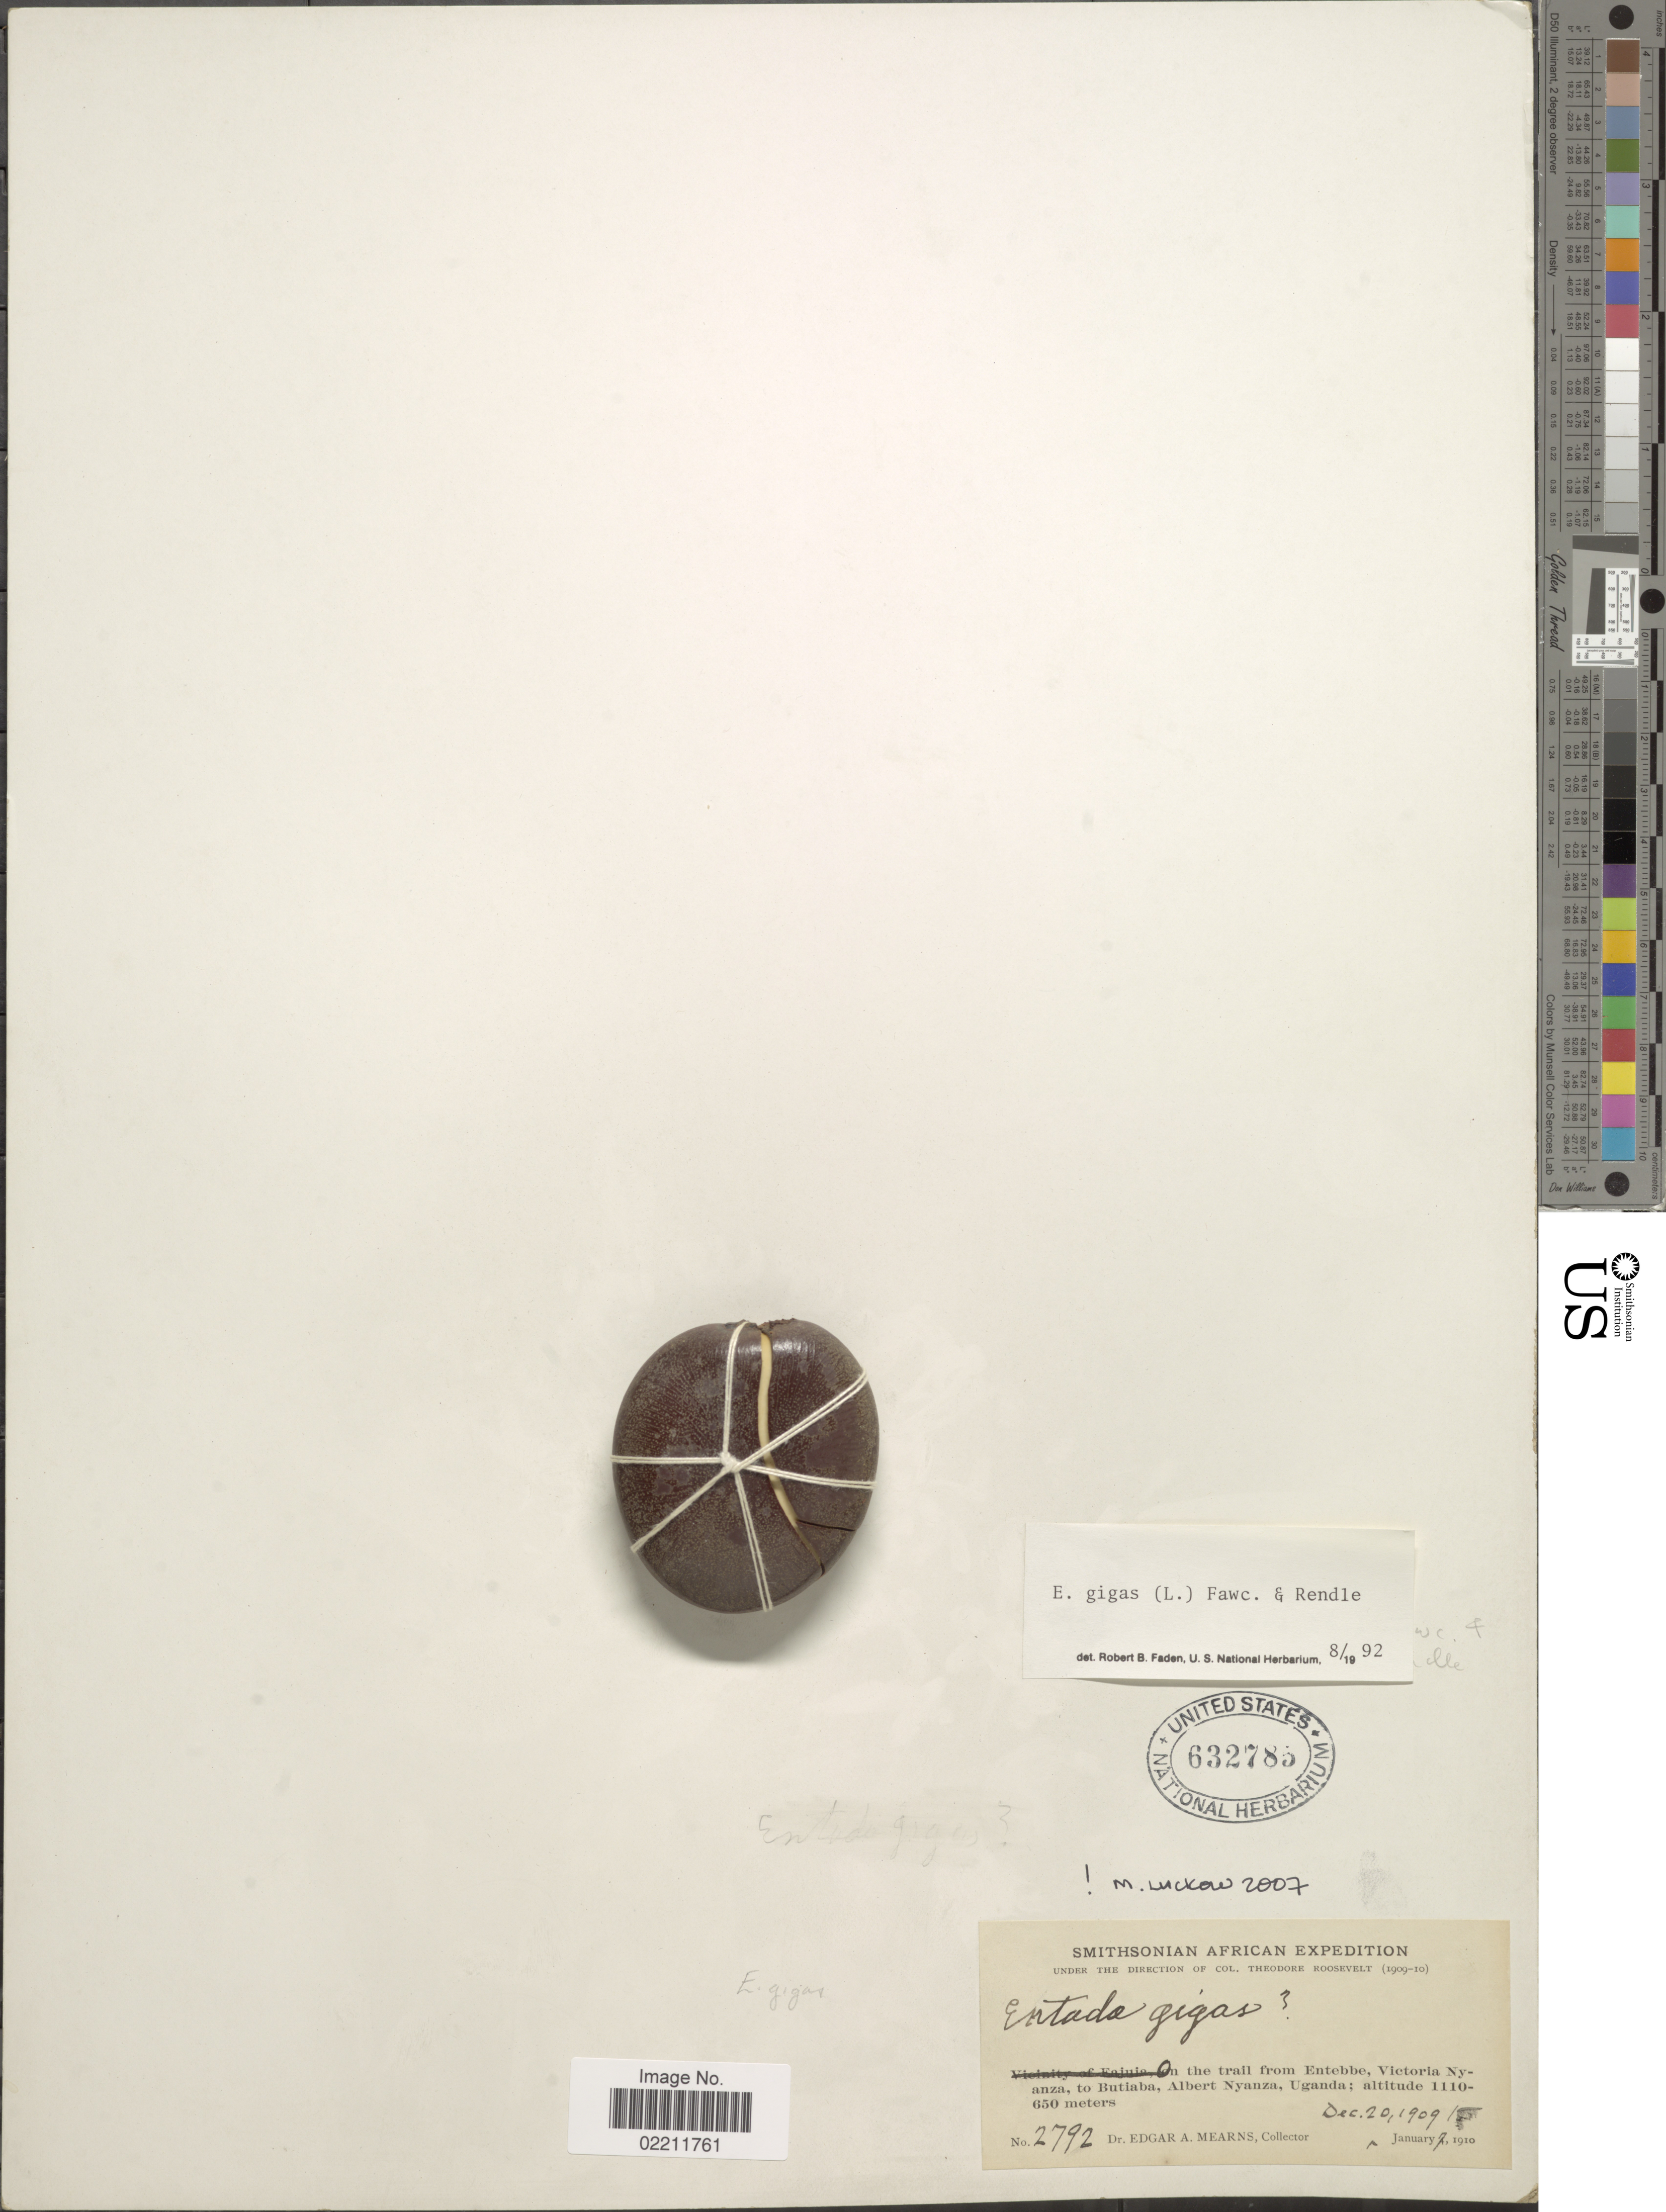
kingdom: Plantae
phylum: Tracheophyta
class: Magnoliopsida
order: Fabales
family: Fabaceae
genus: Entada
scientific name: Entada gigas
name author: (L.) Fawc. & Rendle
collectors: E. A. Mearns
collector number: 2792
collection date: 1909-12-20/1910-01-07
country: Uganda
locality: On the trail from Entebbe, Victoria Nyanza, to Butiaba, Albert Nyanza, Uganda.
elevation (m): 650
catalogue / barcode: US 632785